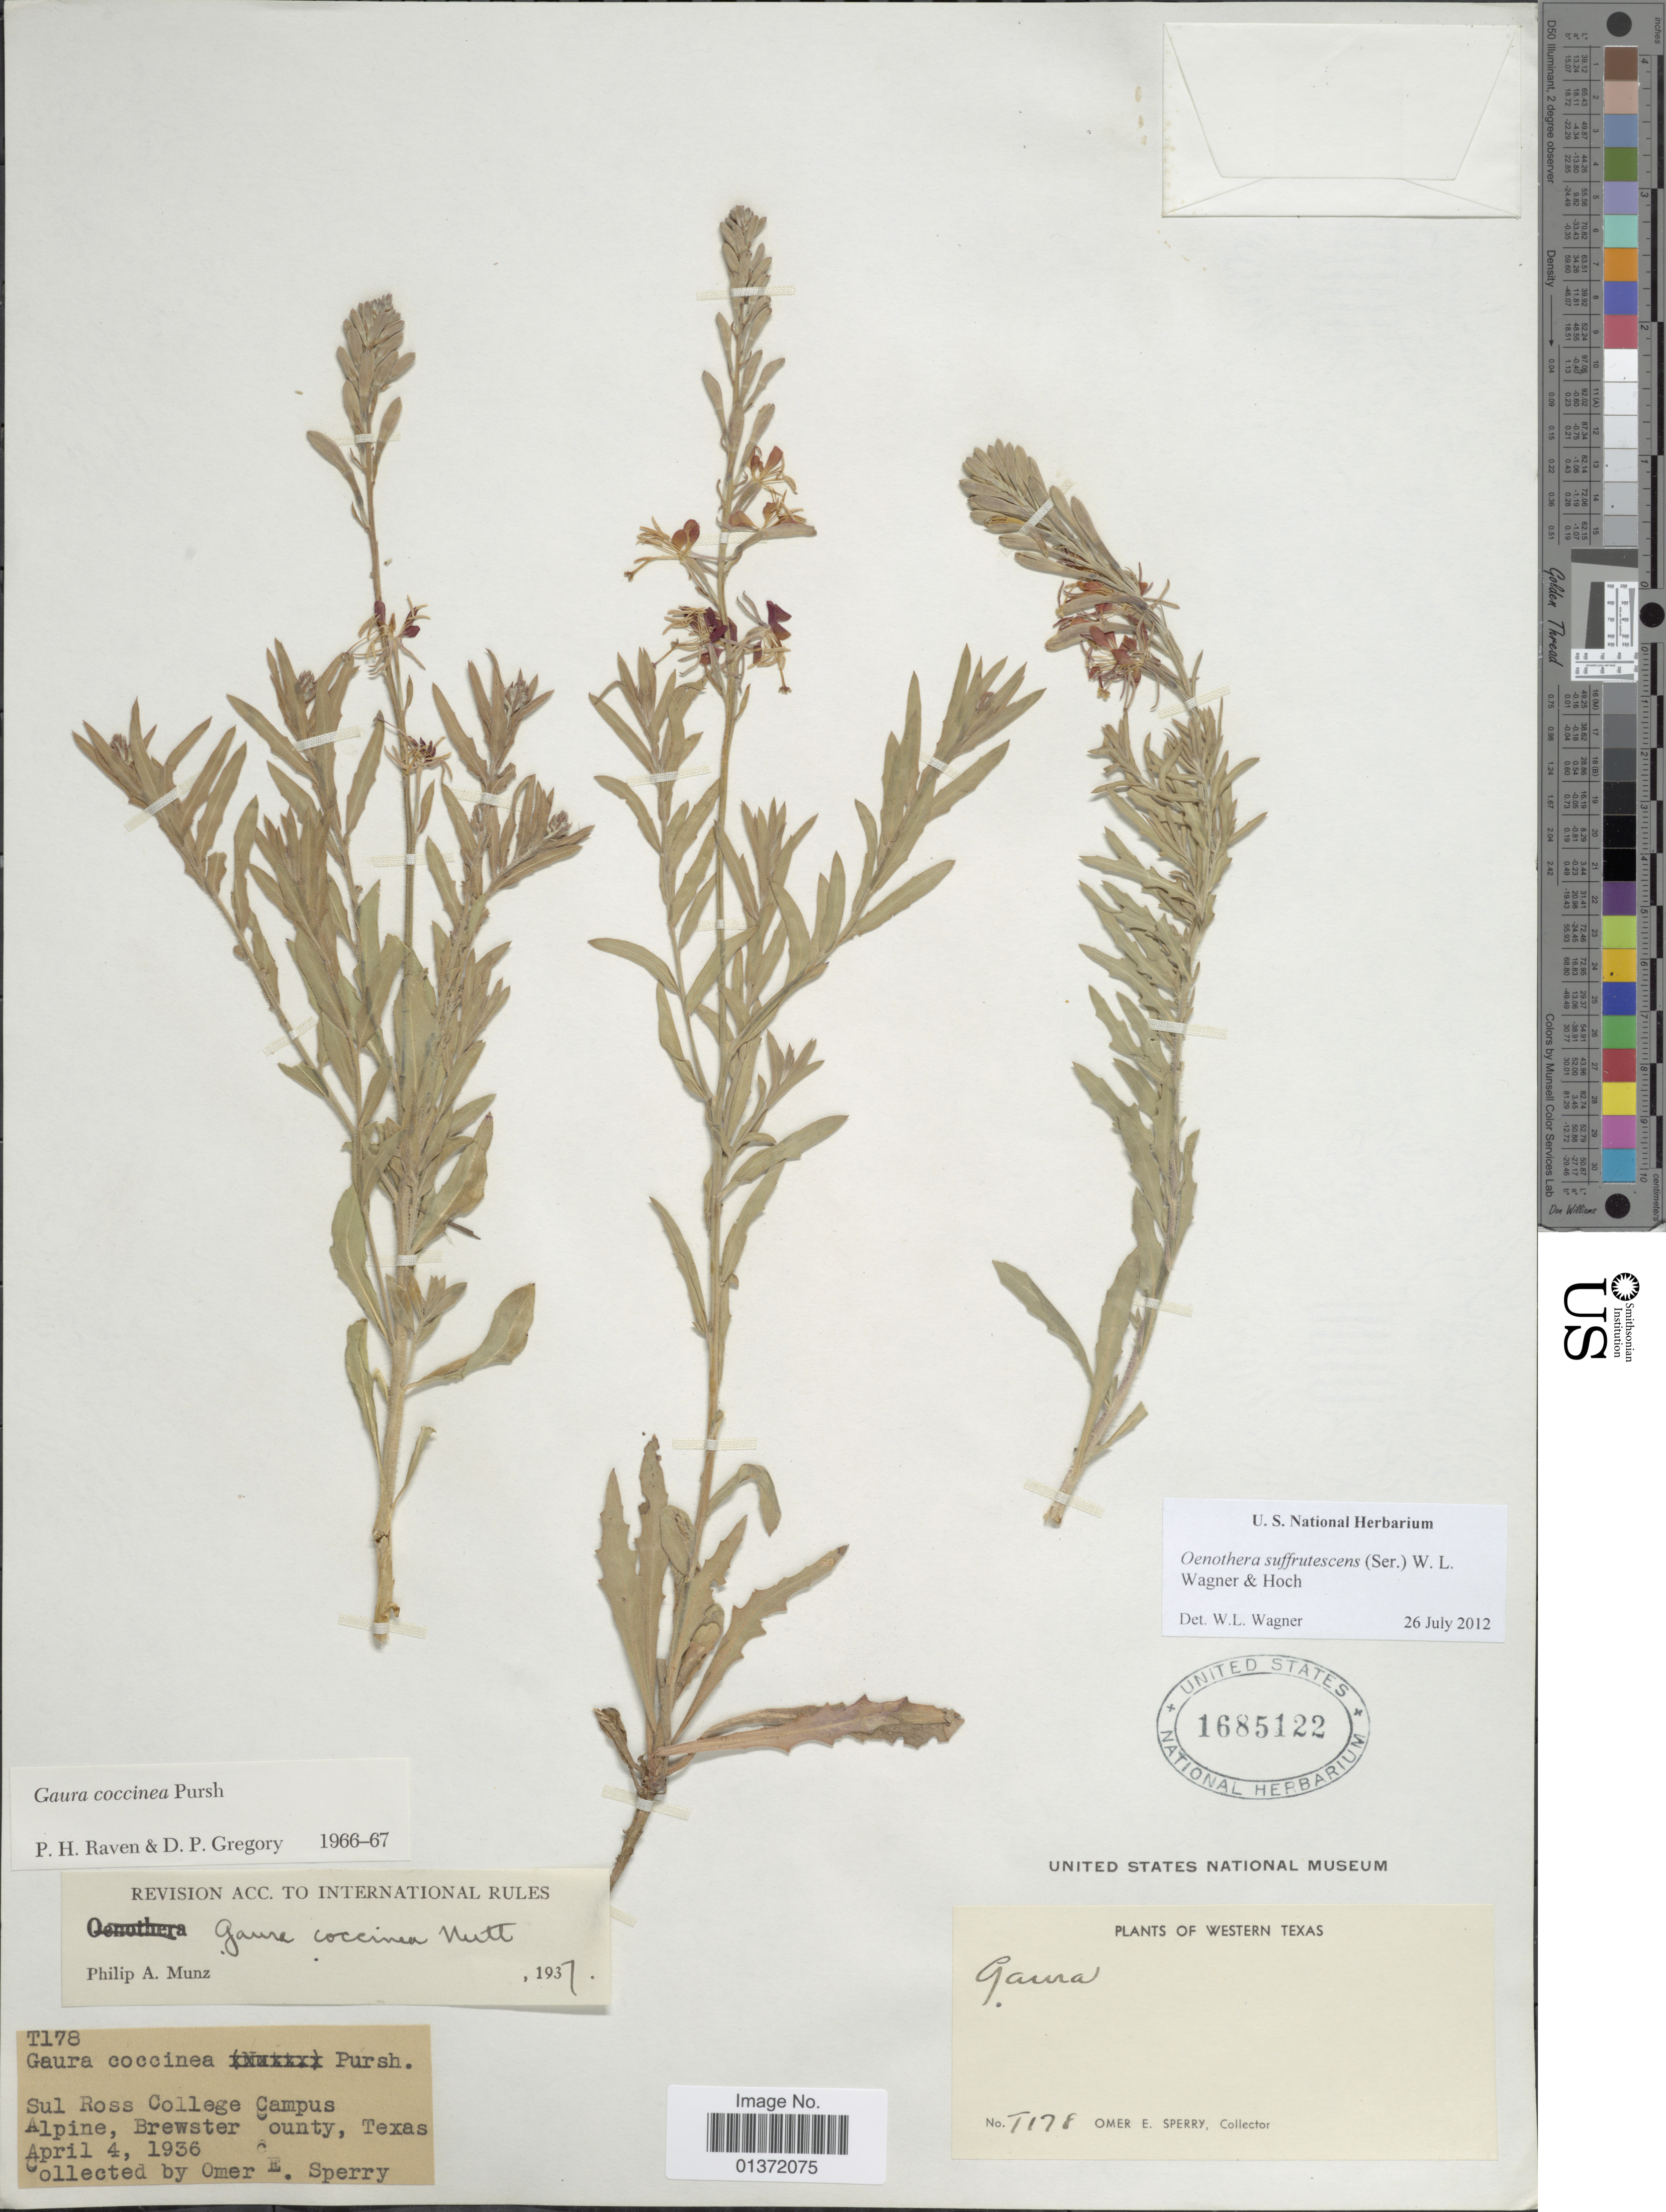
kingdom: Plantae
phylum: Tracheophyta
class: Magnoliopsida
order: Myrtales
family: Onagraceae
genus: Oenothera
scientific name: Oenothera suffrutescens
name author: (Ser.) W.L. Wagner & Hoch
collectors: O. E. Sperry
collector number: T178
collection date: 1936-04-04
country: United States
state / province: Texas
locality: Sul Ross College Campus, Alpine, Brewster County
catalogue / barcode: US 1685122